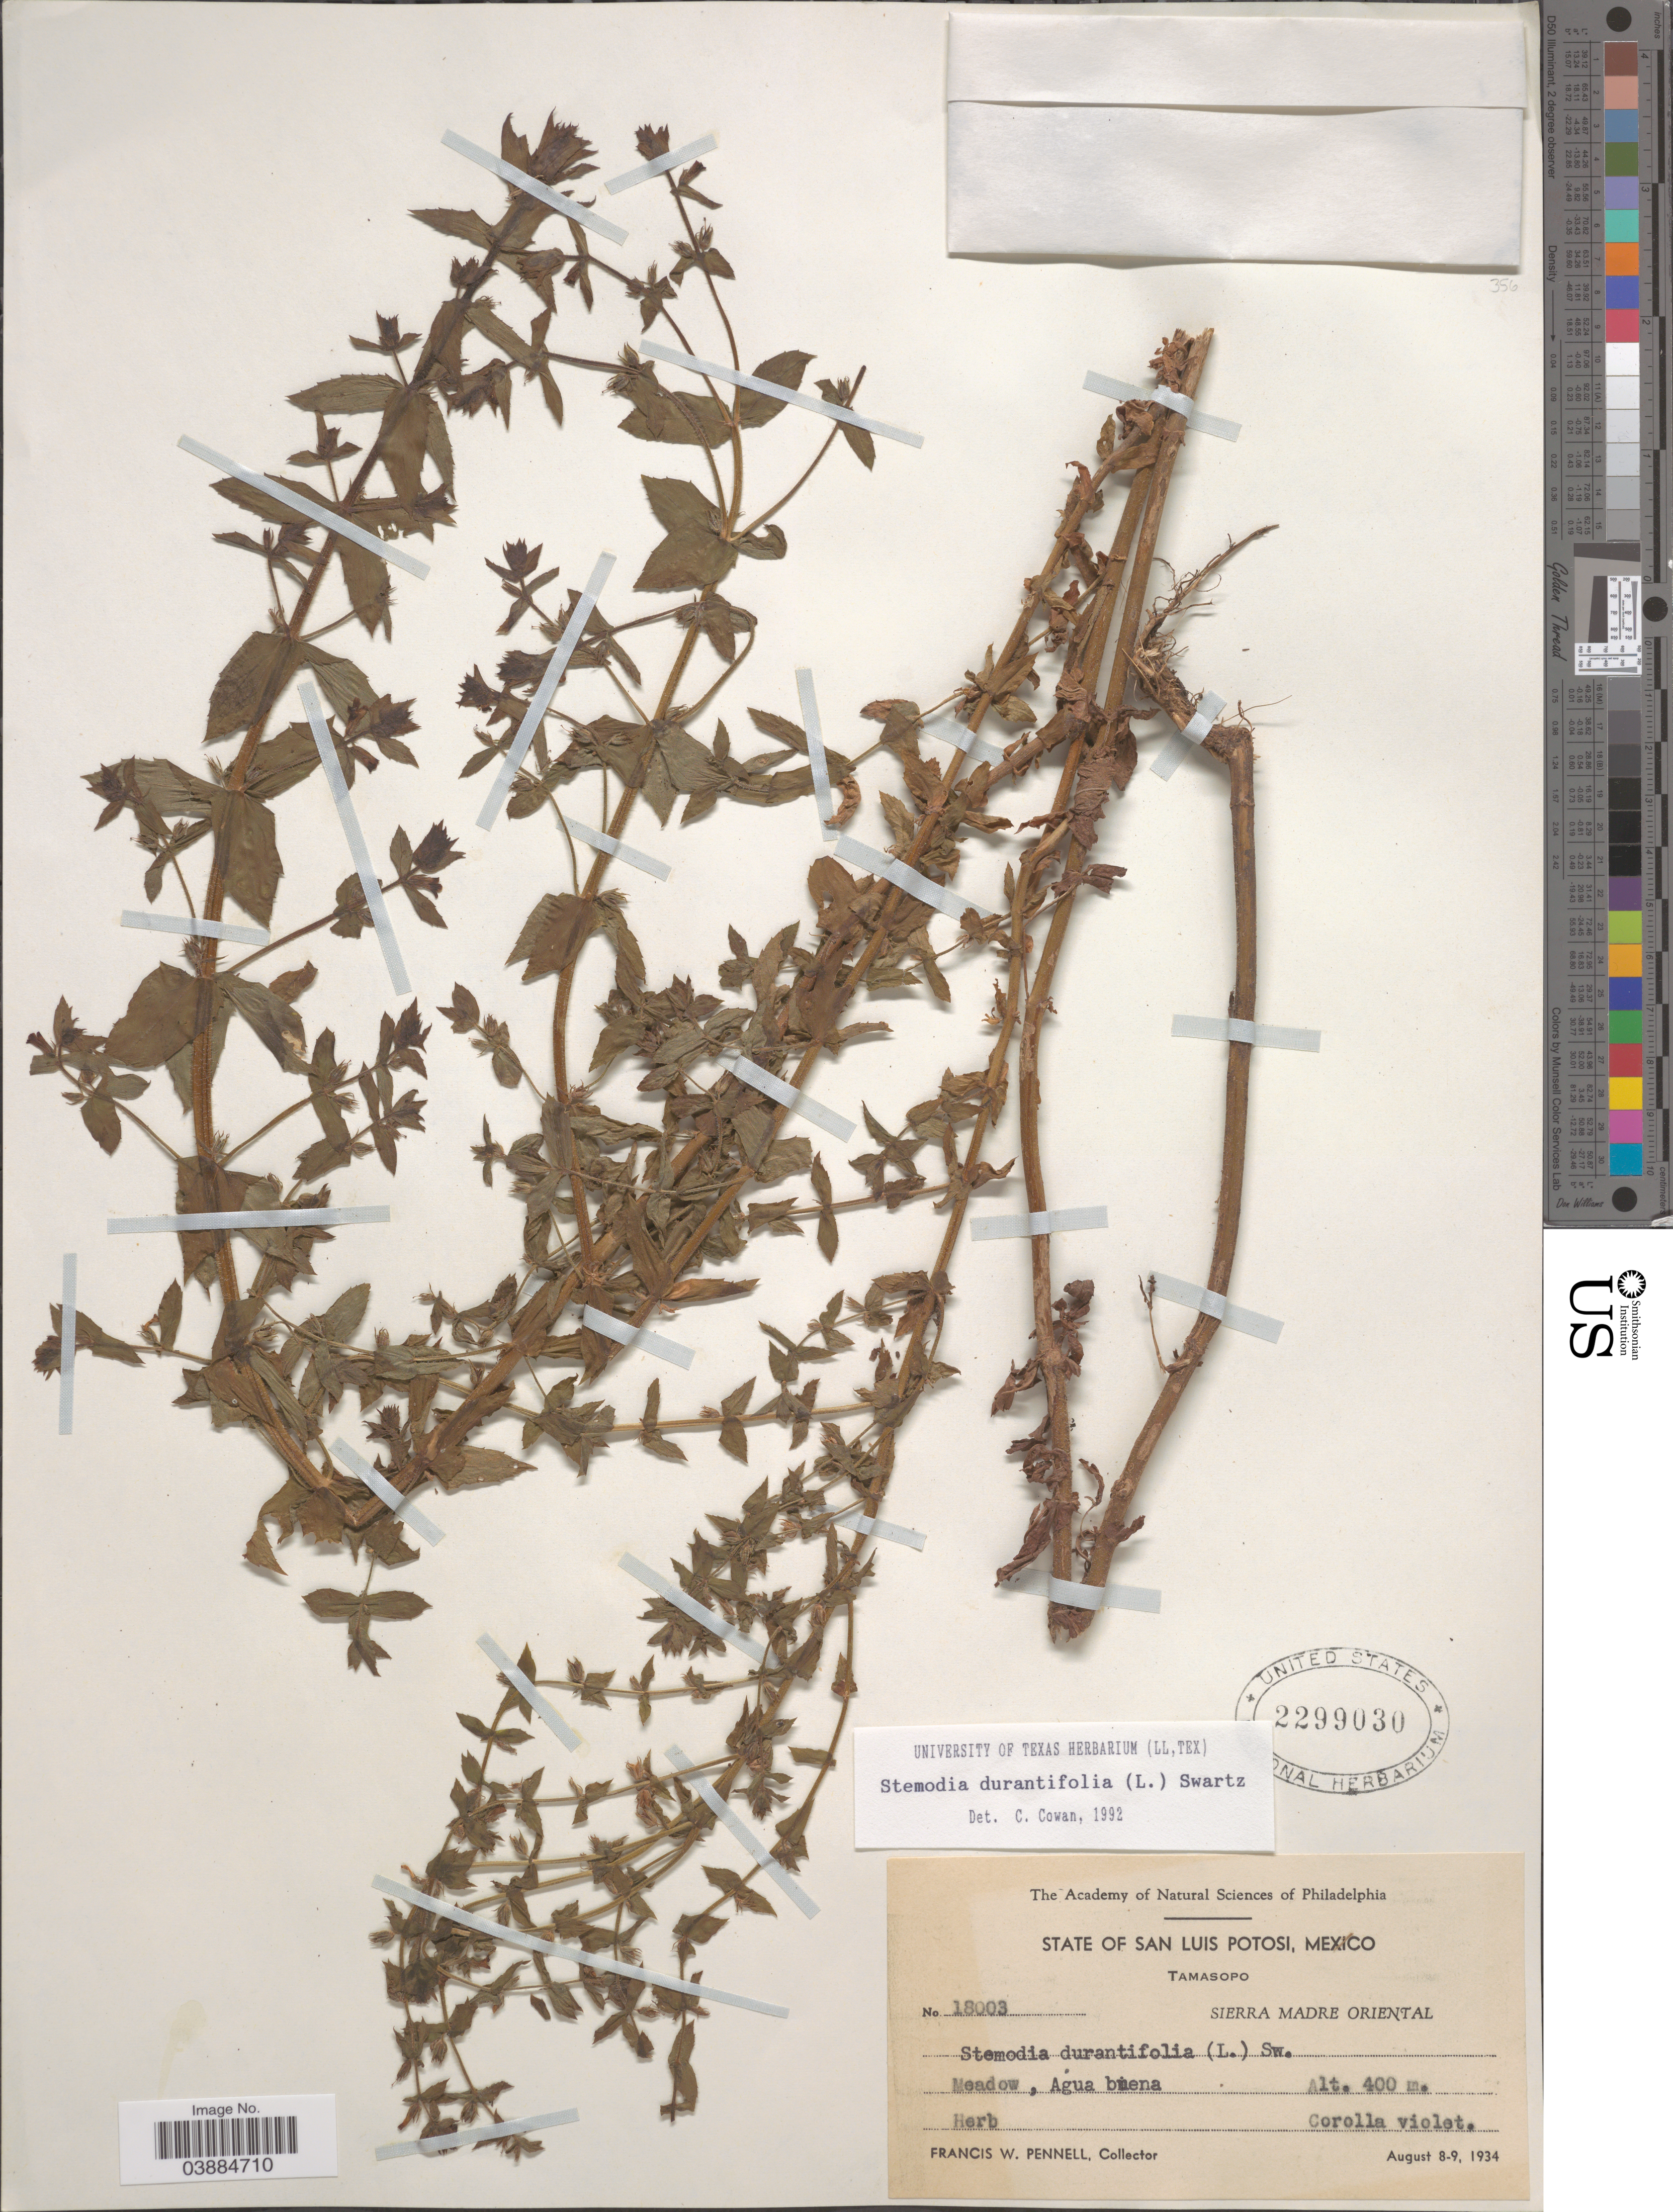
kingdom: Plantae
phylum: Tracheophyta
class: Magnoliopsida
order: Lamiales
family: Plantaginaceae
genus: Stemodia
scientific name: Stemodia durantifolia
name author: (L.) Sw.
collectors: F. W. Pennell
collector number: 18003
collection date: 1934-08-08/1934-08-09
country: Mexico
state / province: San Luis Potosí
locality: Tamasopo. Sierra Madre Oriental.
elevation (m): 400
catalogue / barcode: US 2299030